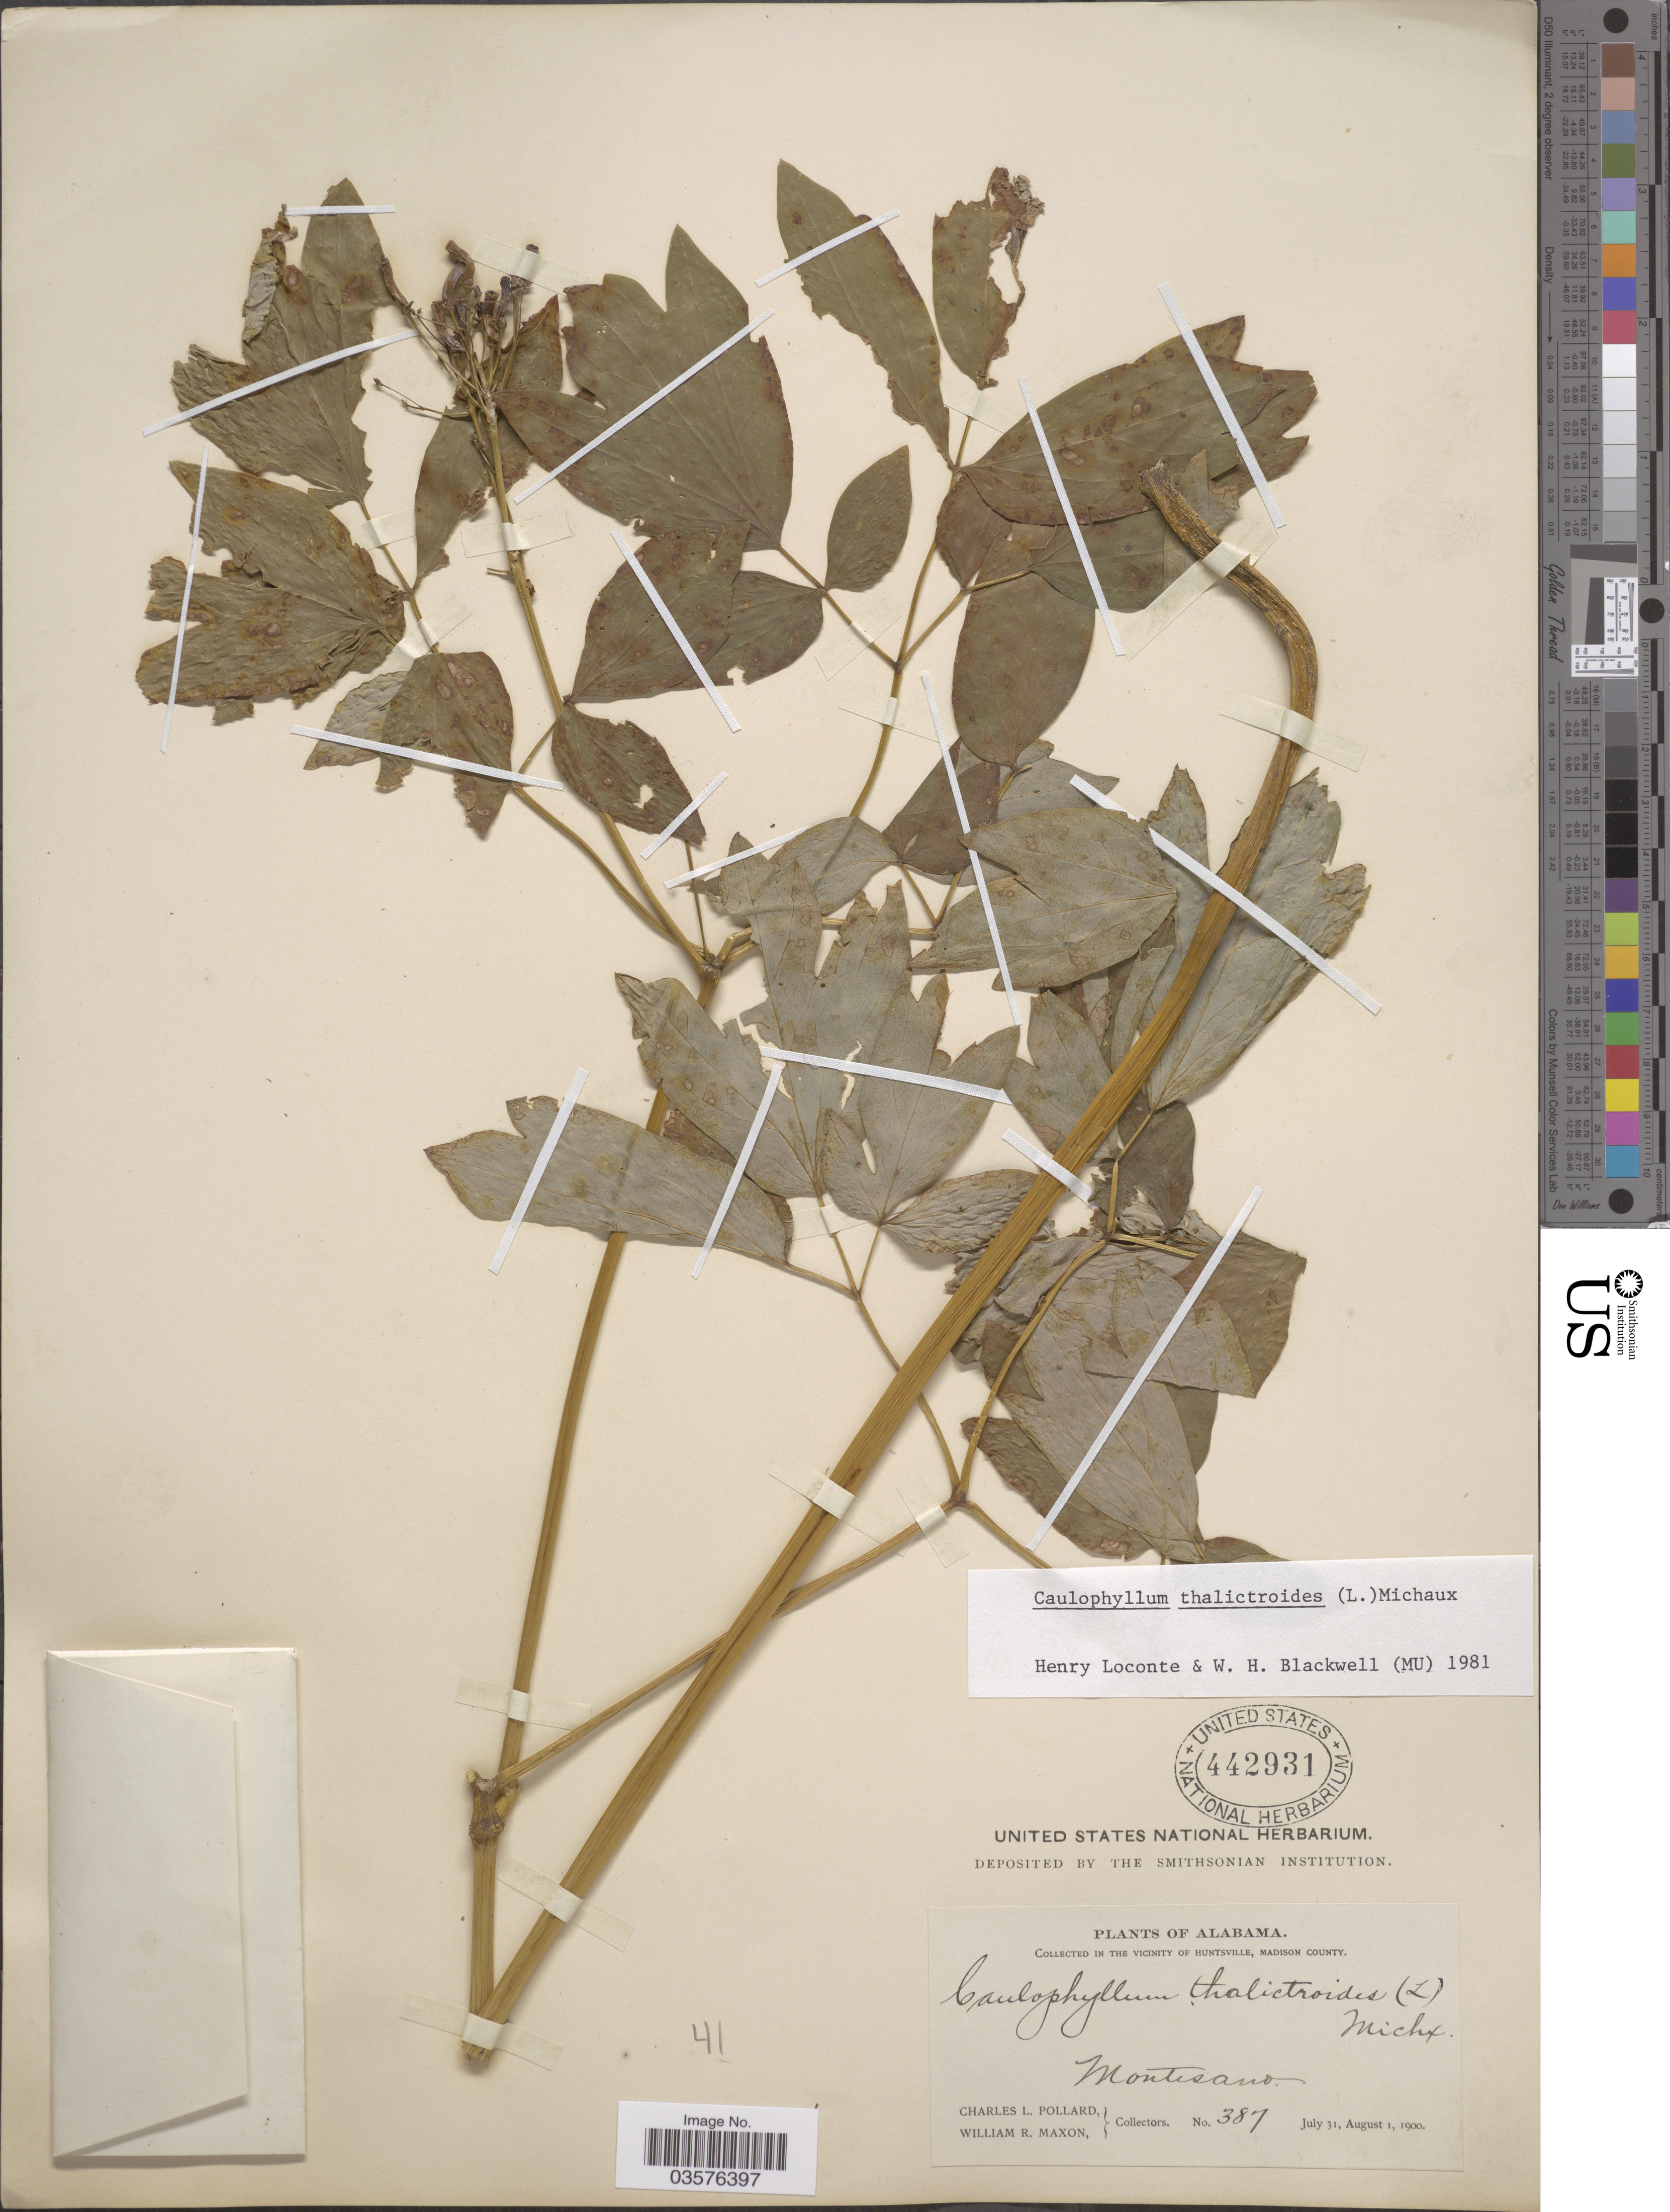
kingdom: Plantae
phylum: Tracheophyta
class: Magnoliopsida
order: Ranunculales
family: Berberidaceae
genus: Caulophyllum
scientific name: Caulophyllum thalictroides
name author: (L.) Michx.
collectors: C. L. Pollard & W. R. Maxon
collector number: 387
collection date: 1900-07-31/1900-08-01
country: United States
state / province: Alabama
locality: In the vicinity of Huntsville, Madison County. Montesano.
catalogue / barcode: US 442931